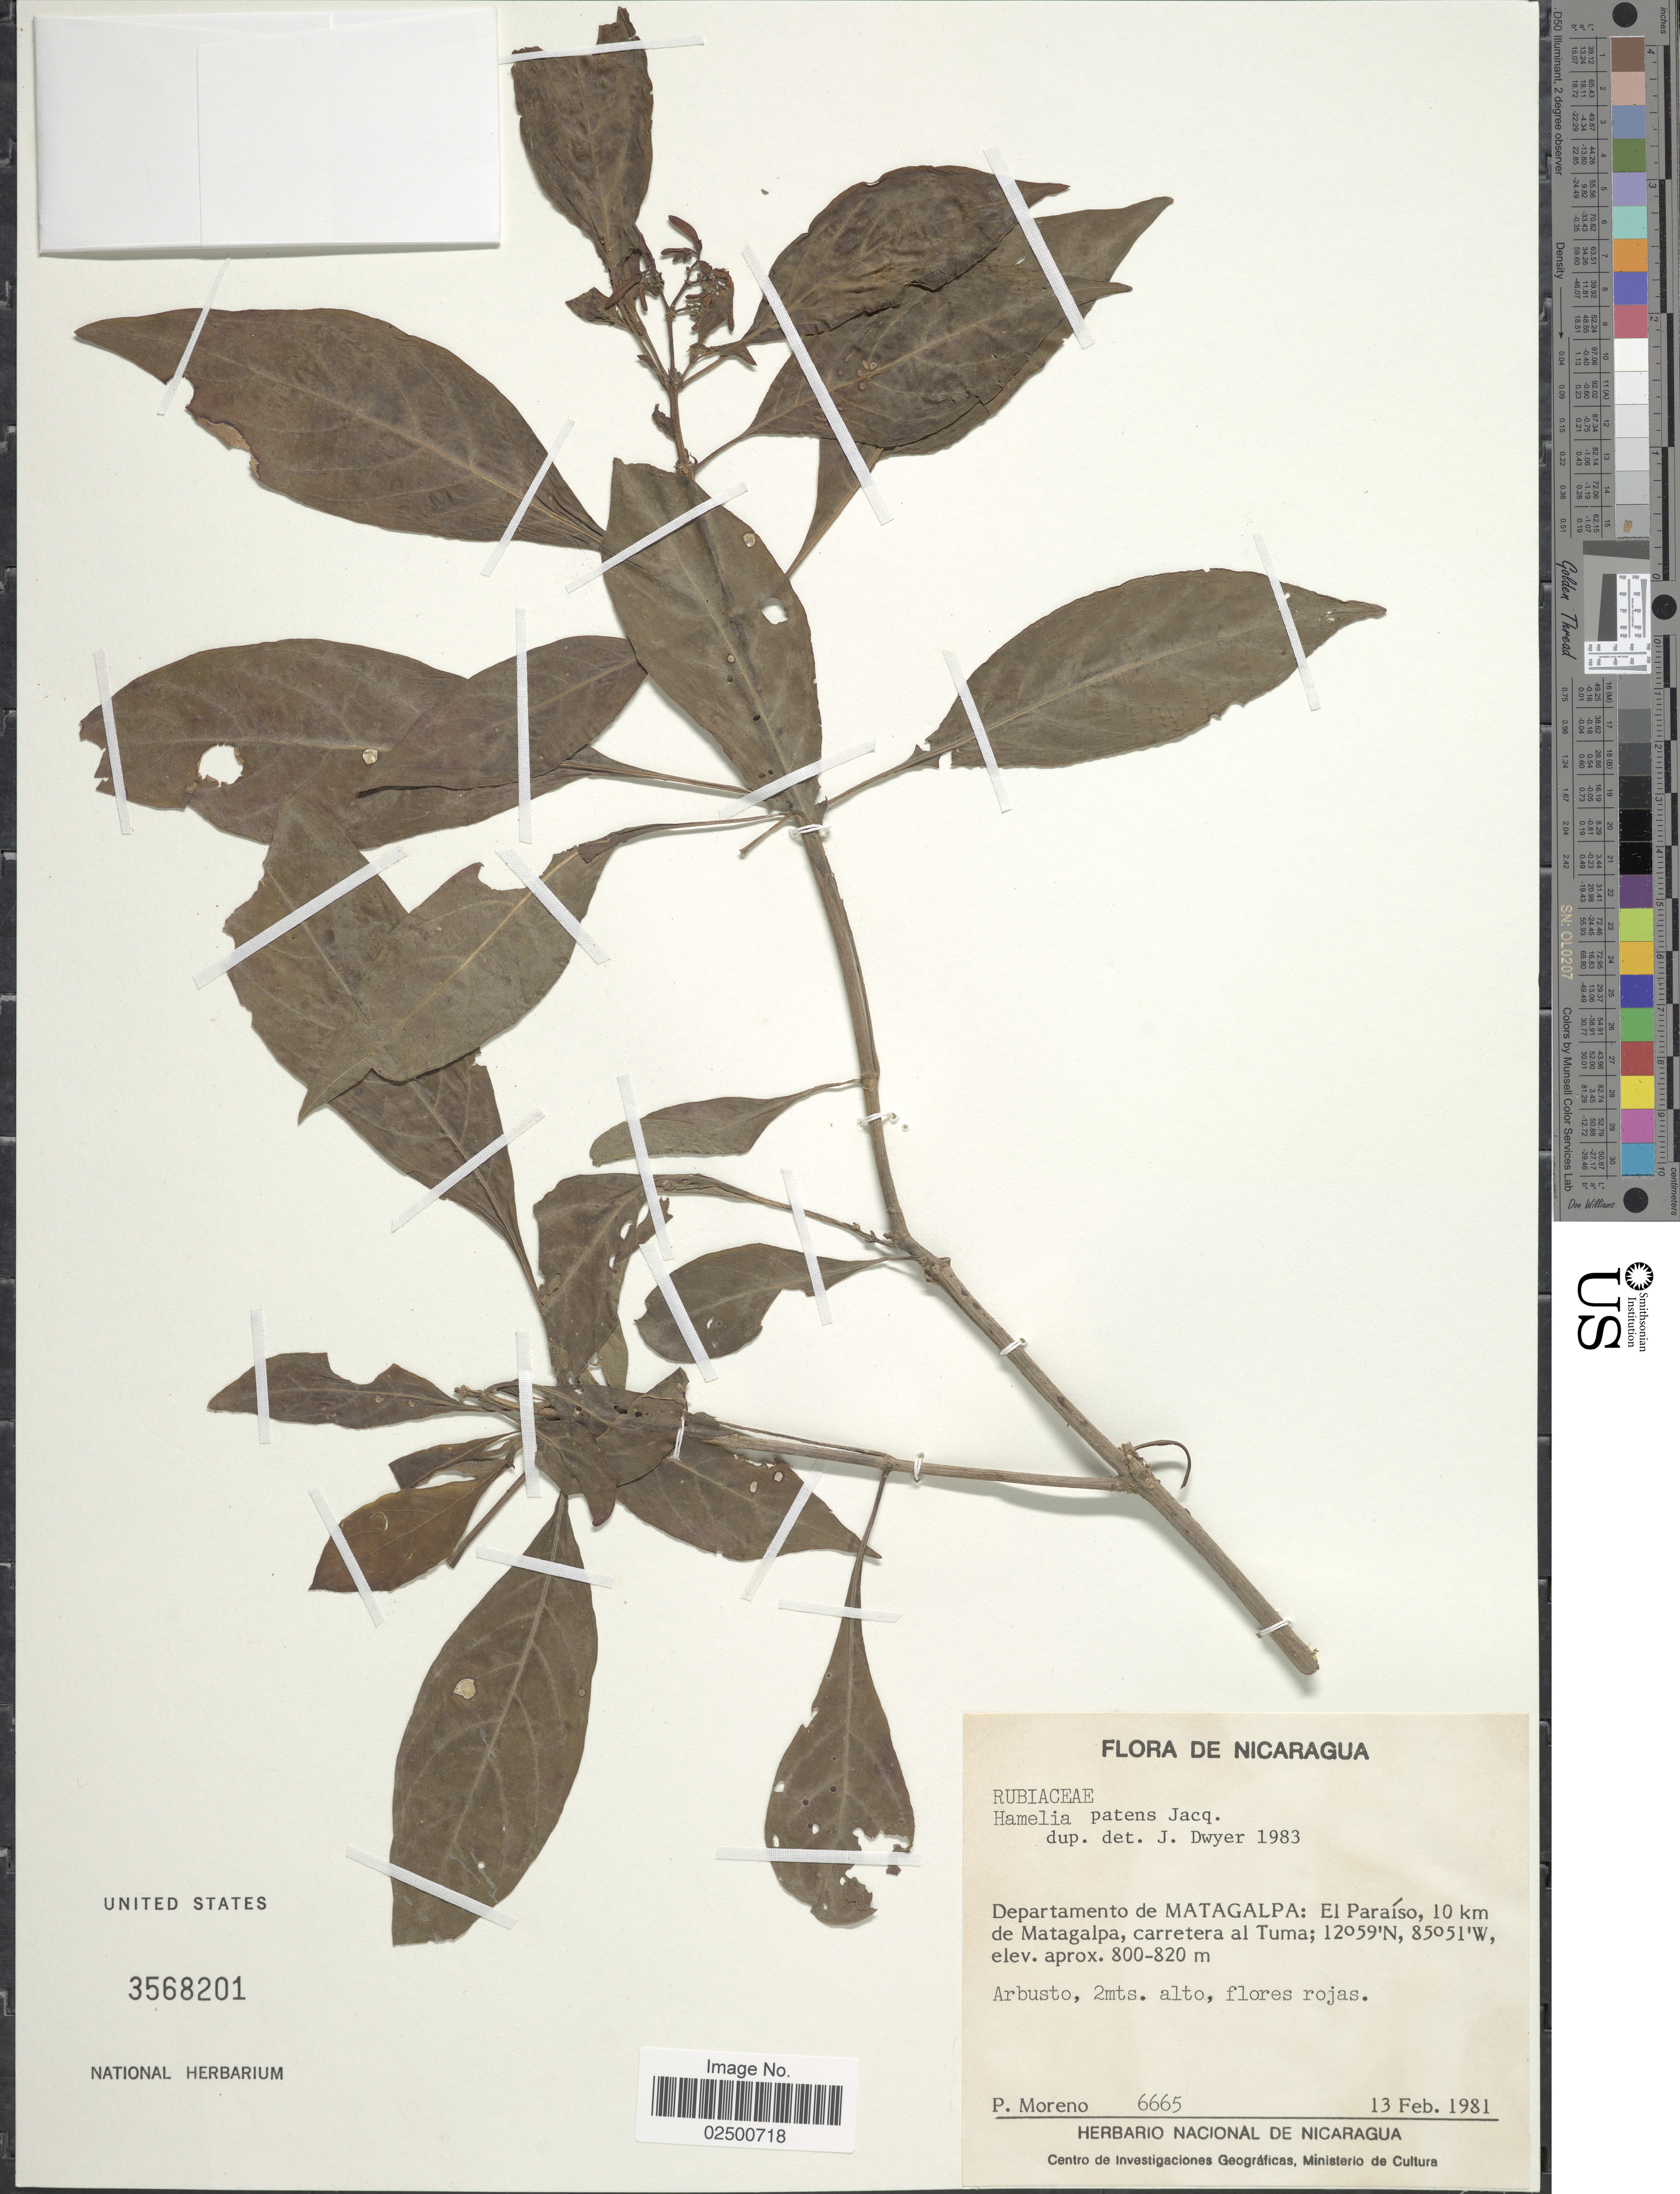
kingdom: Plantae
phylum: Tracheophyta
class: Magnoliopsida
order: Gentianales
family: Rubiaceae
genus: Hamelia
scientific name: Hamelia patens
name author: Jacq.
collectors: P. Moreno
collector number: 6665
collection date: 1981-02-13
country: Nicaragua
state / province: Matagalpa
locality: Departamento de Matagalpa: El Paraiso, 10 km de Matagalpa, carretera al Tuma.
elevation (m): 800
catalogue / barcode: US 3568201